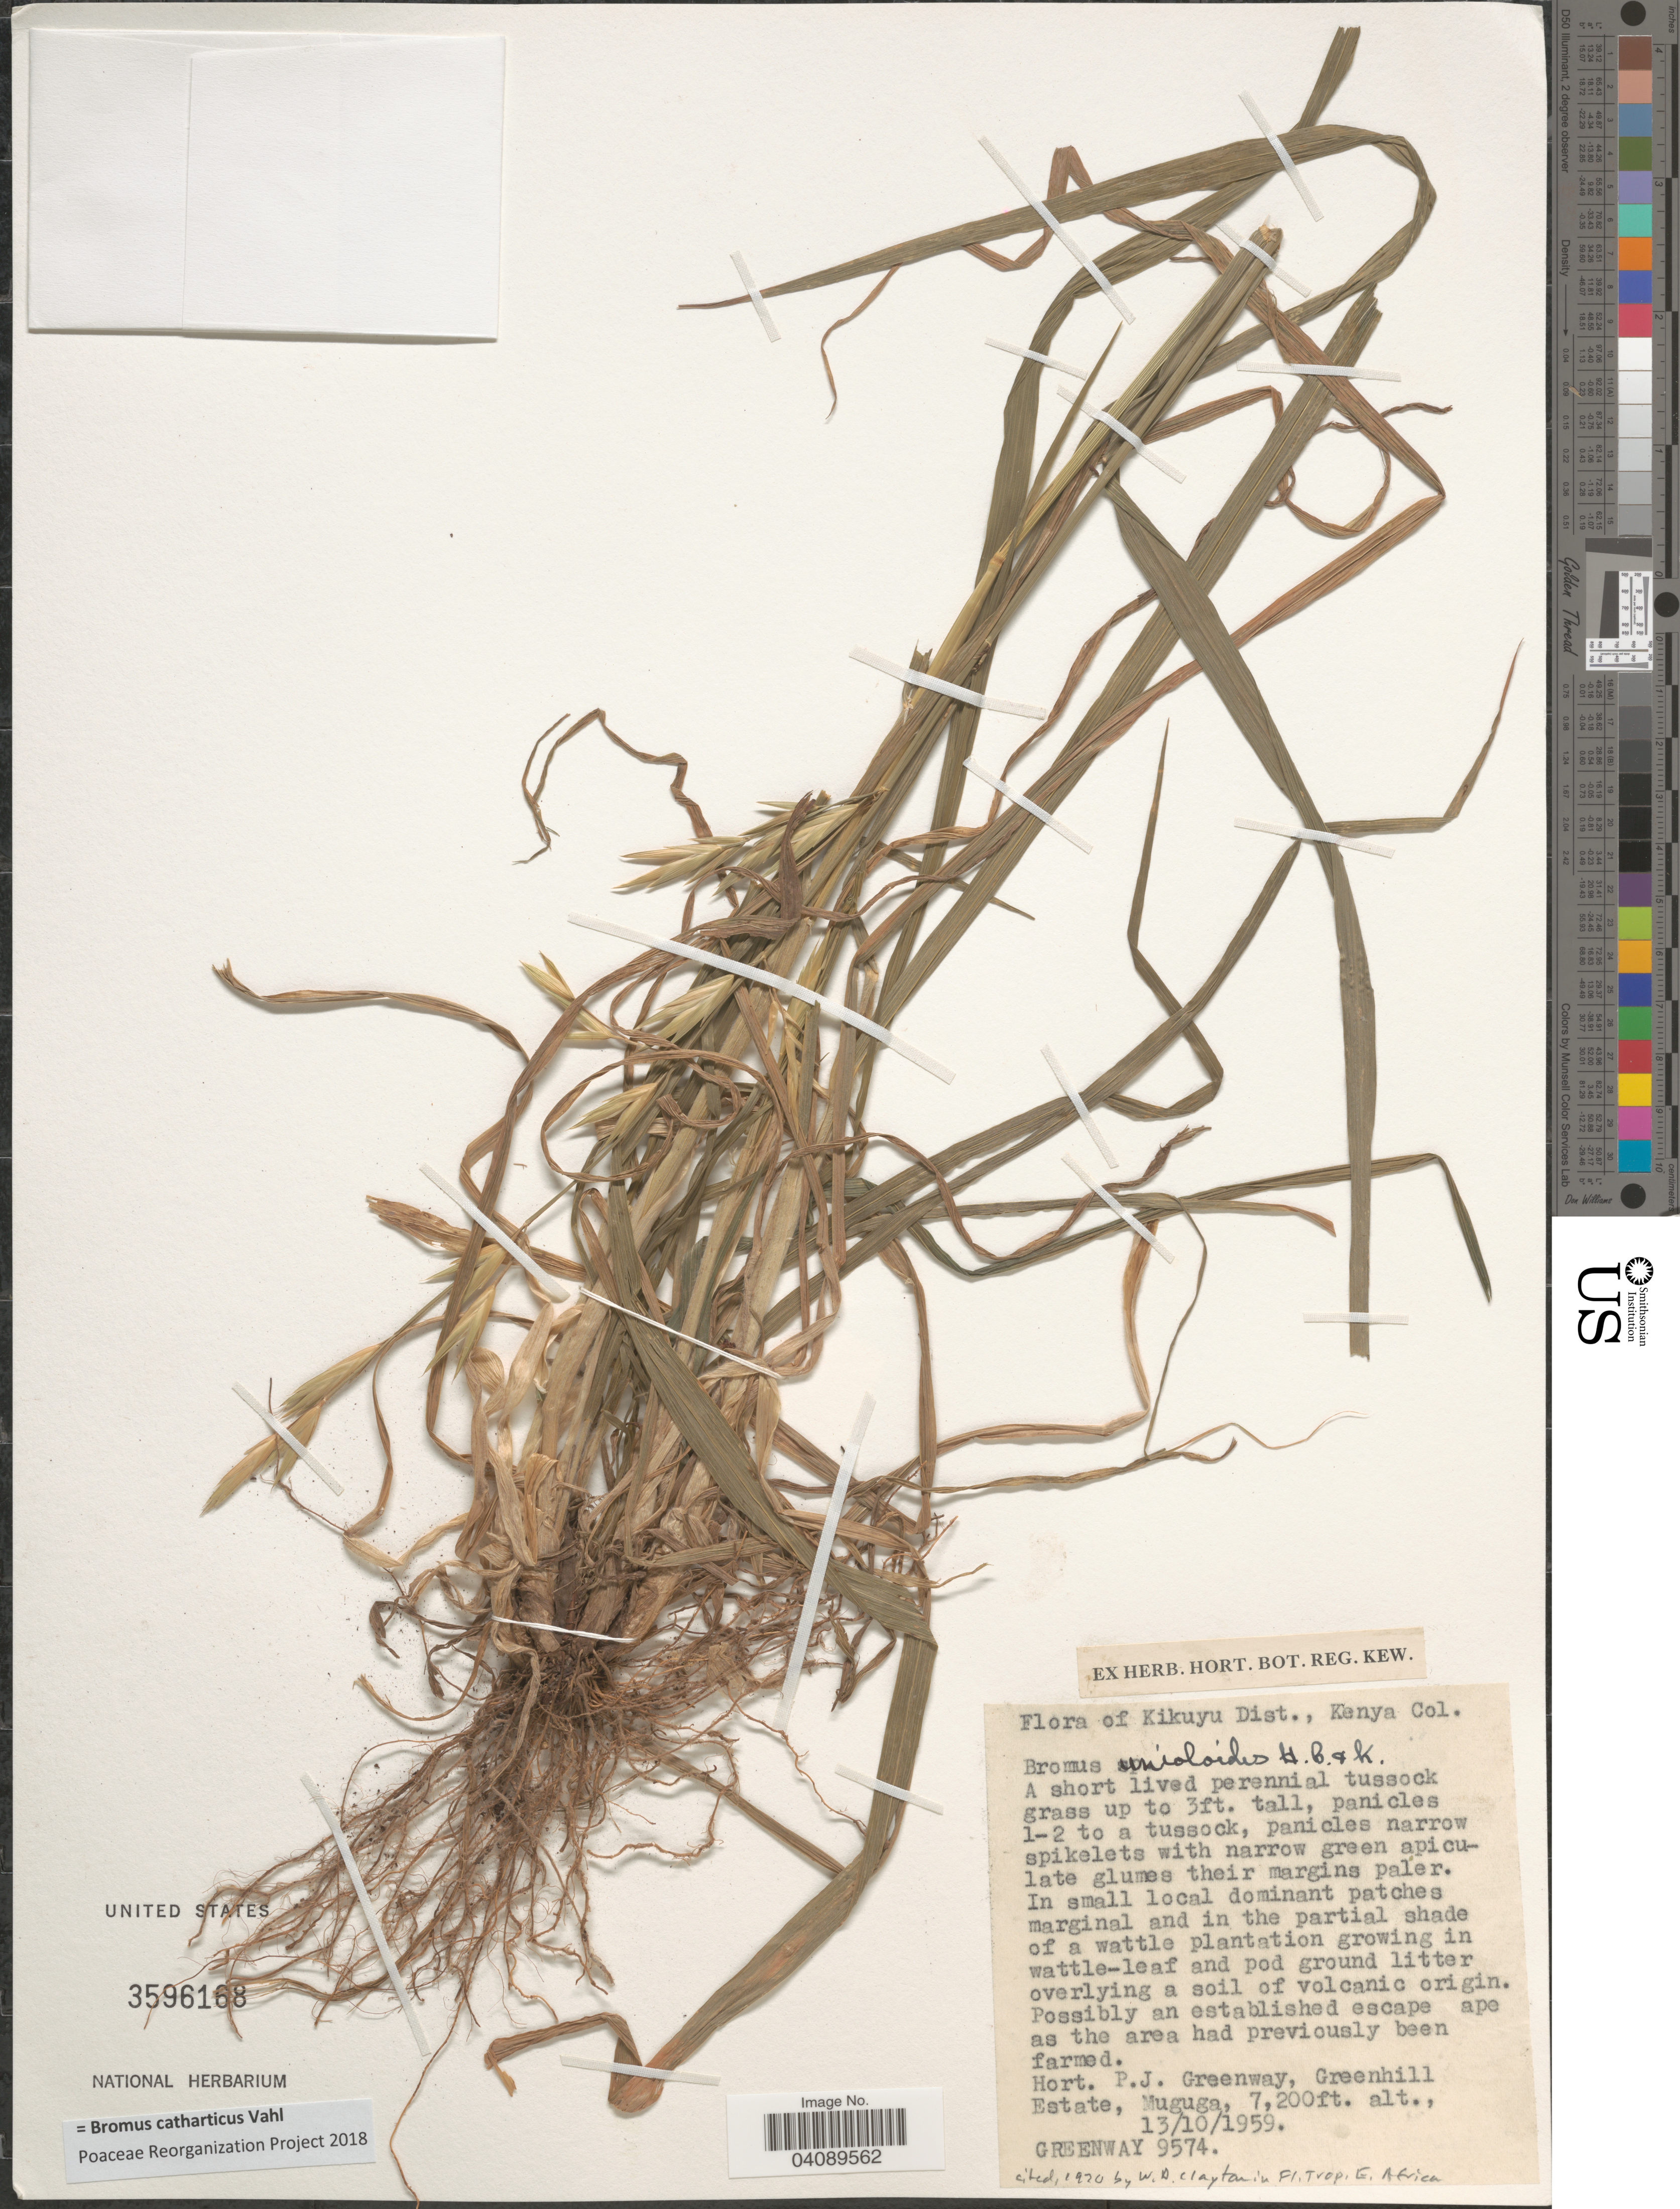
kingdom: Plantae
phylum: Tracheophyta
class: Liliopsida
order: Poales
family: Poaceae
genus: Bromus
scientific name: Bromus catharticus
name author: Vahl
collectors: Greenway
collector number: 9574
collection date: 1959-10-13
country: Kenya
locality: Kikuyu Dist., Kenya. Hort. P.J. Greenway, Greenhill Estate, Muguga.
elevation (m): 2195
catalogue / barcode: US 3596168